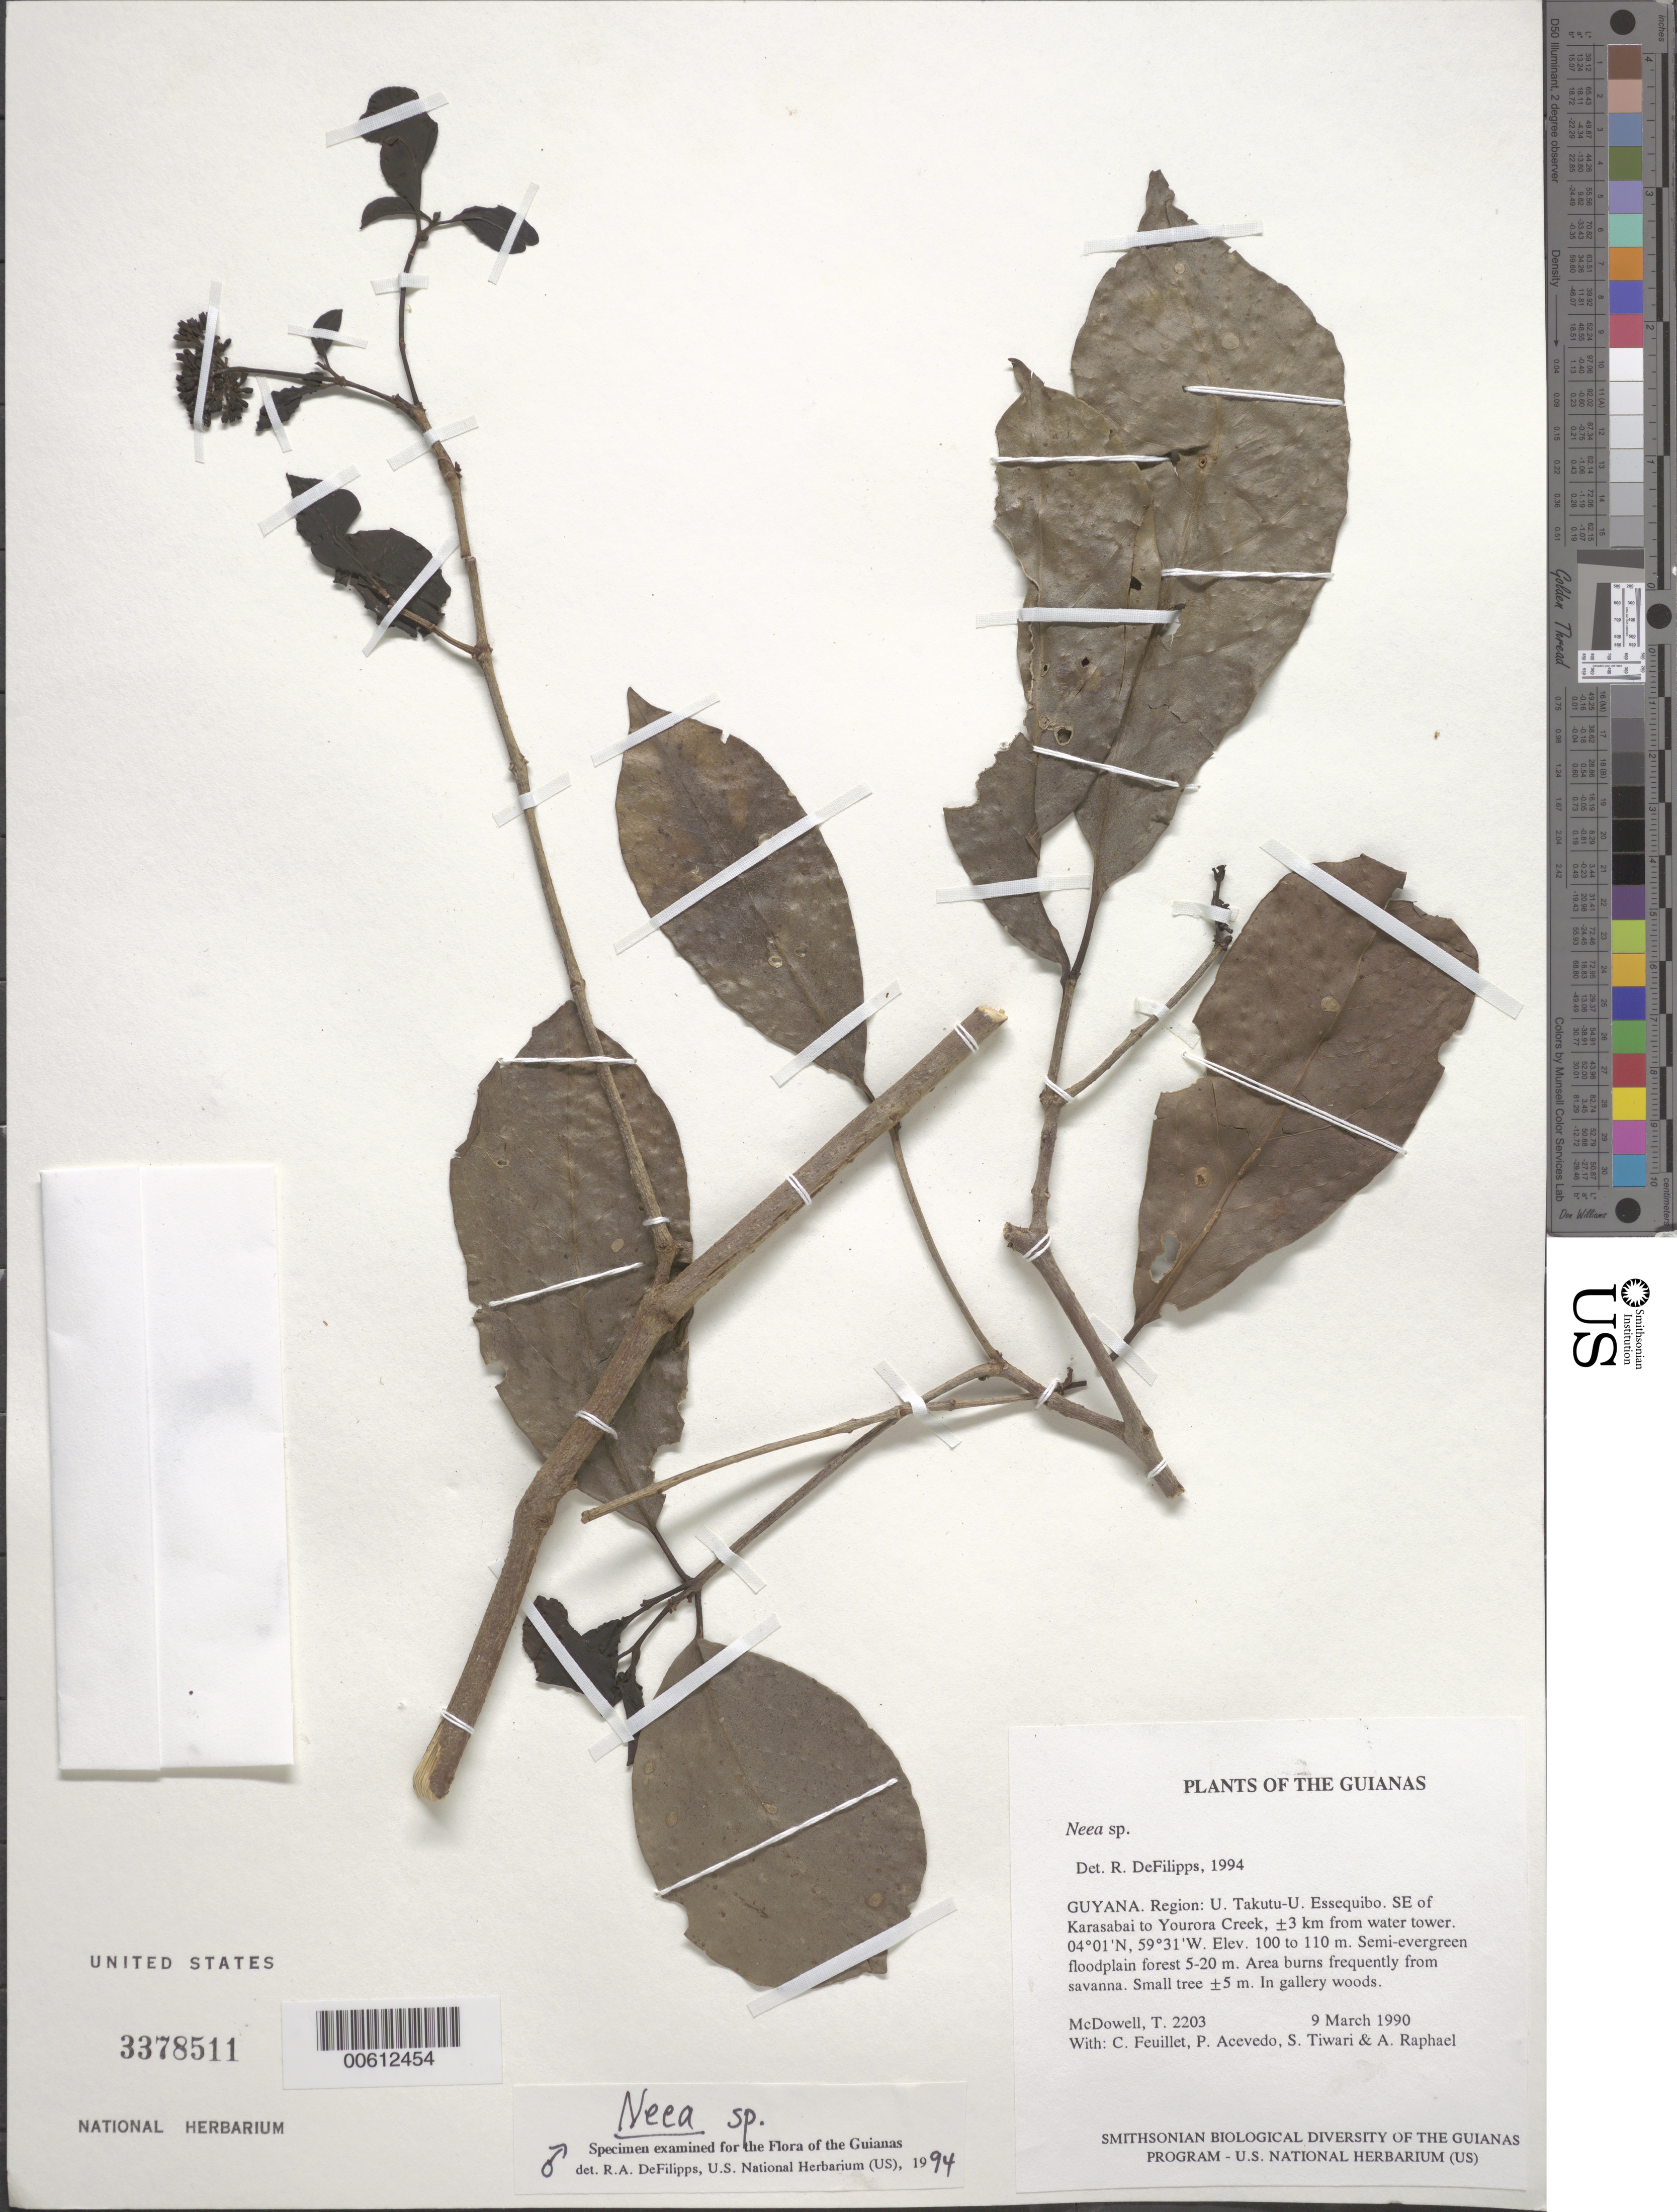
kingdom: Plantae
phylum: Tracheophyta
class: Magnoliopsida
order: Caryophyllales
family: Nyctaginaceae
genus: Neea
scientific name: Neea sp.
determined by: DeFilipps, R. A.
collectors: T. McDowell, C. Feuillet, P. Acevedo-Rodr., S. Tiwari & A. Raphael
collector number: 2203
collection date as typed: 9 March 1990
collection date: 1990-03-09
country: Guyana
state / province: U. Takutu-U. Essequibo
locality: SE of Karasabai to Yourora Creek, ±3 km from water tower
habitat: Semi-evergreen floodplain forest 5-20 m. Area burns frequently from savanna and nearby gardens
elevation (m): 100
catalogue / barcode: US 3378511